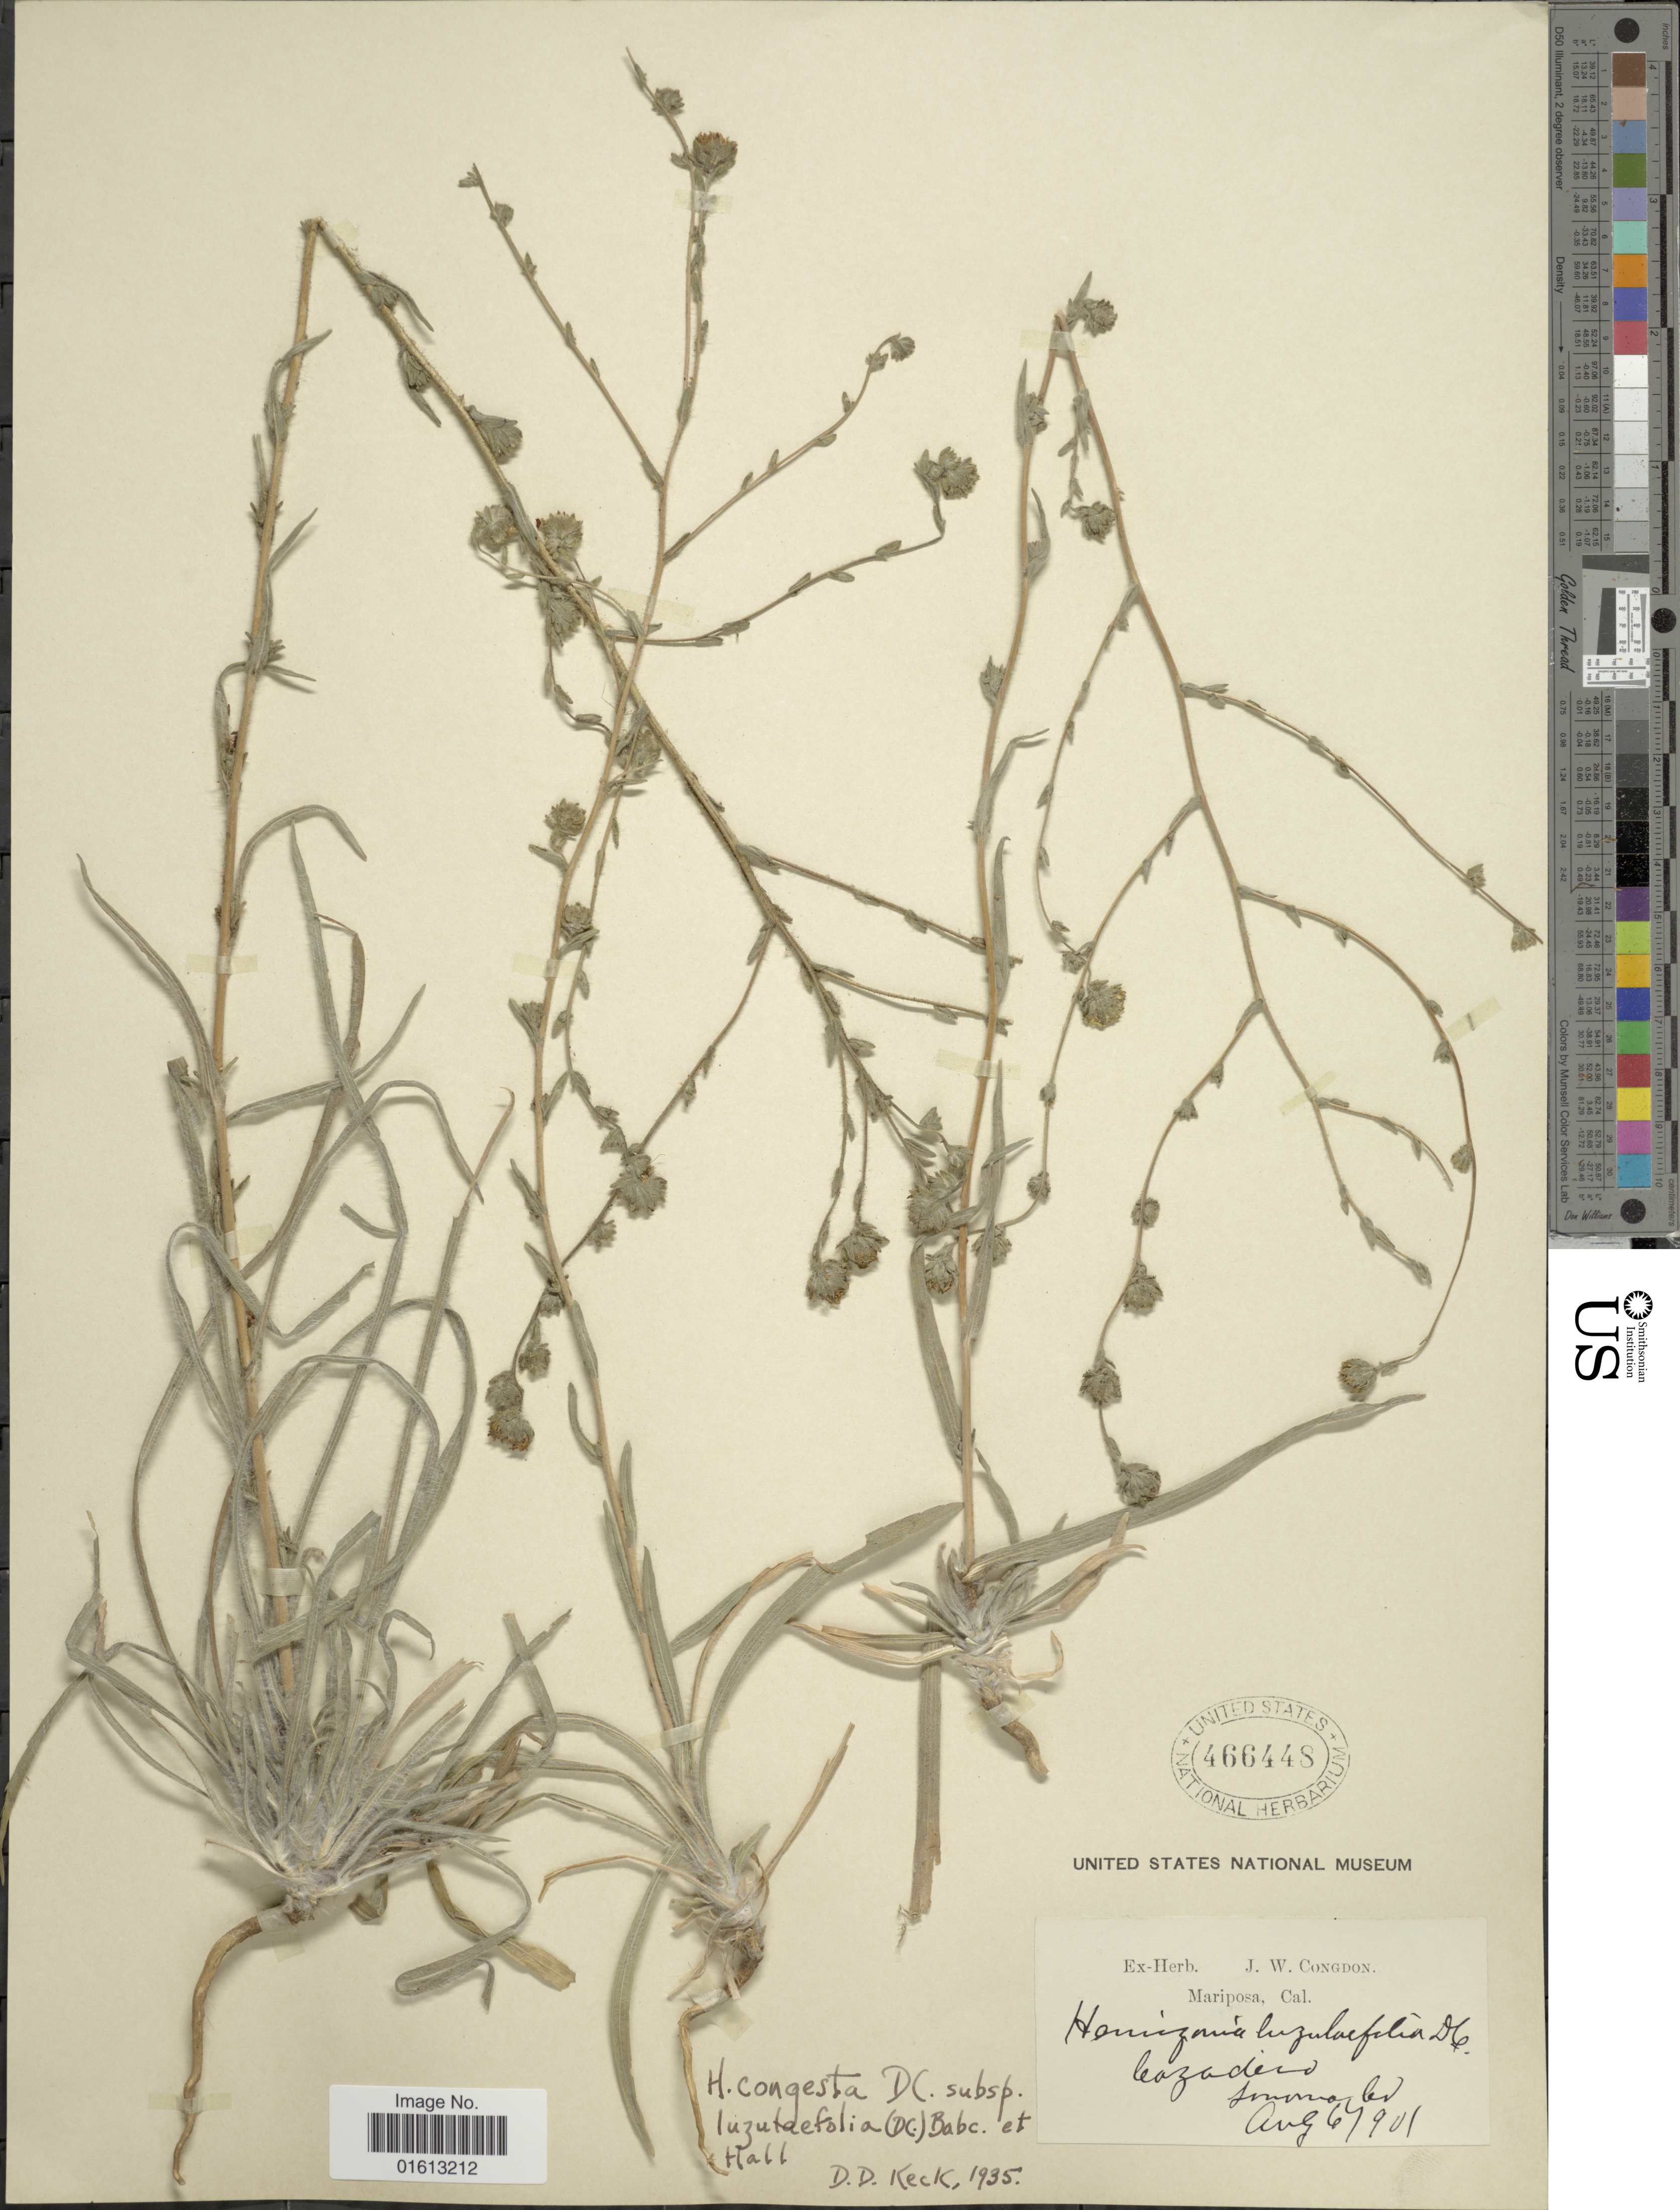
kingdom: Plantae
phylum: Tracheophyta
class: Magnoliopsida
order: Asterales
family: Asteraceae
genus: Hemizonia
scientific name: Hemizonia congesta subsp. luzulaefolia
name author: (DC.) Babc. & H.M. Hall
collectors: J. W. Congdon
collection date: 1901-08-06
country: United States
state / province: California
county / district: Mariposa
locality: Mariposa, Cal., Sonoma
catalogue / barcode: US 466448